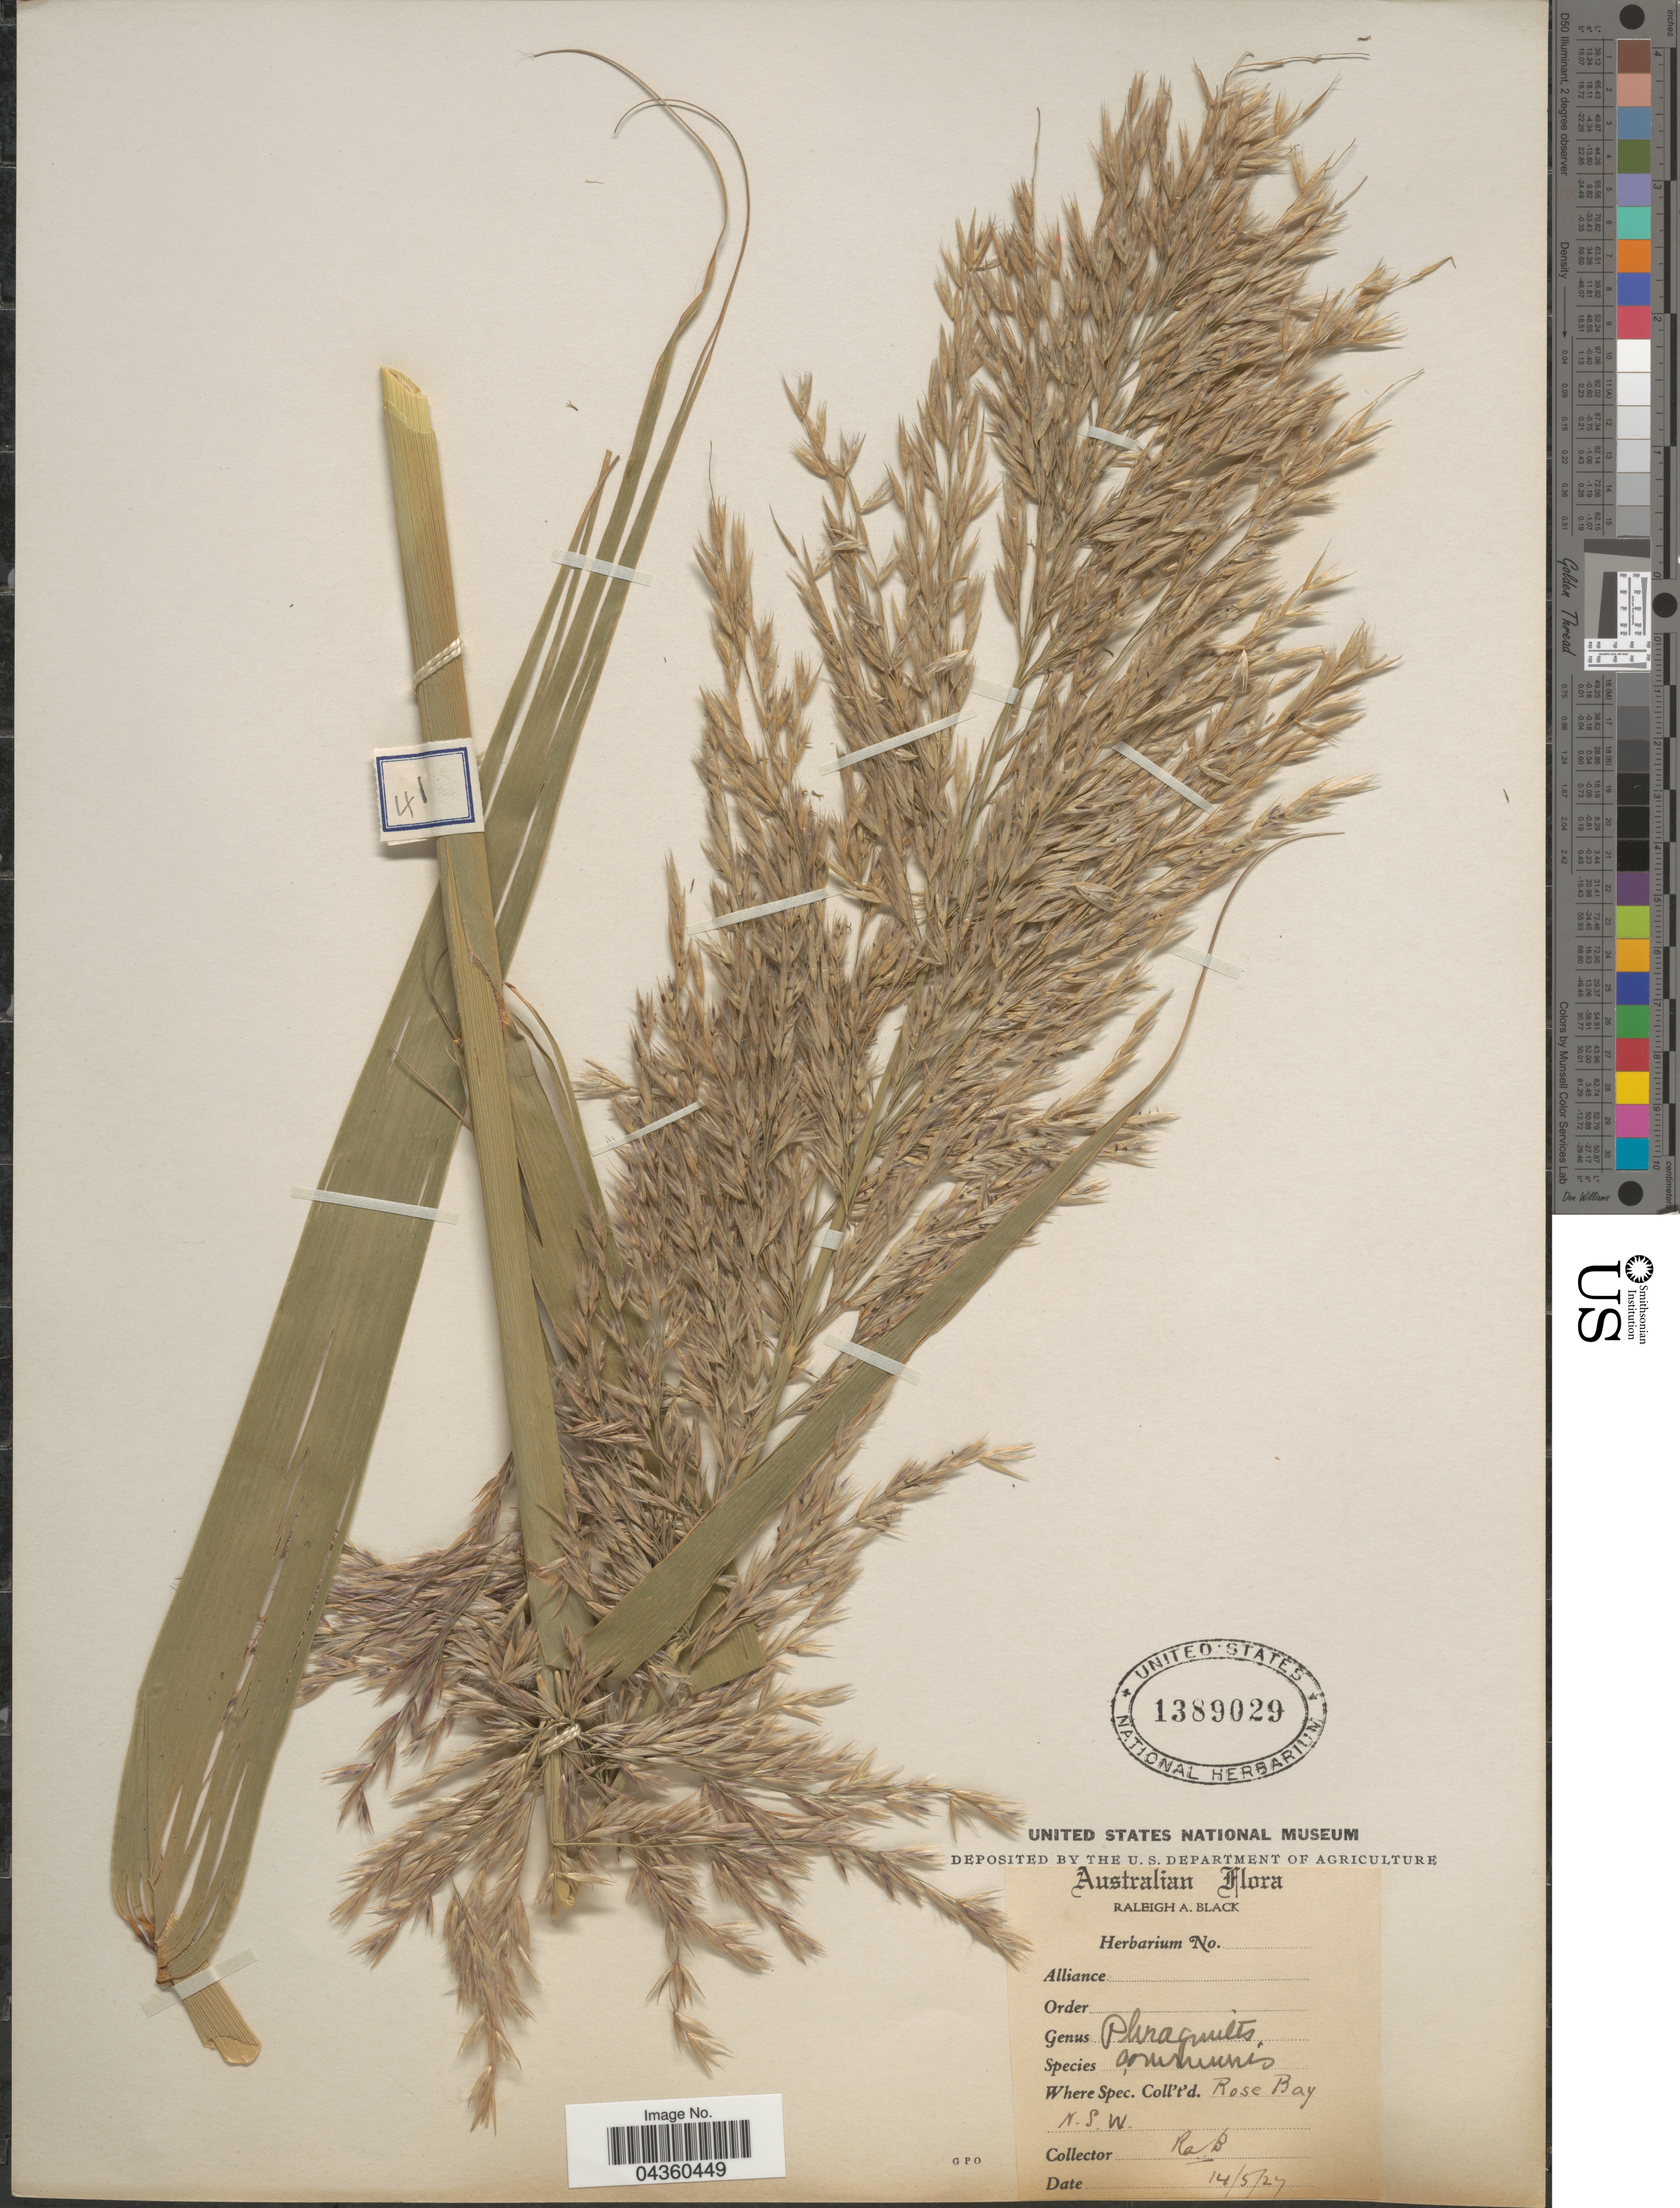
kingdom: Plantae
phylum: Tracheophyta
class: Liliopsida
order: Poales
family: Poaceae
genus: Phragmites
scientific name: Phragmites australis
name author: (Cav.) Trin. ex Steud.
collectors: R. A. Black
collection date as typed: Transcribed d/m/y: 14/5/27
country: Australia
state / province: New South Wales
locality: Rose Bay.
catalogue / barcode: US 1389029